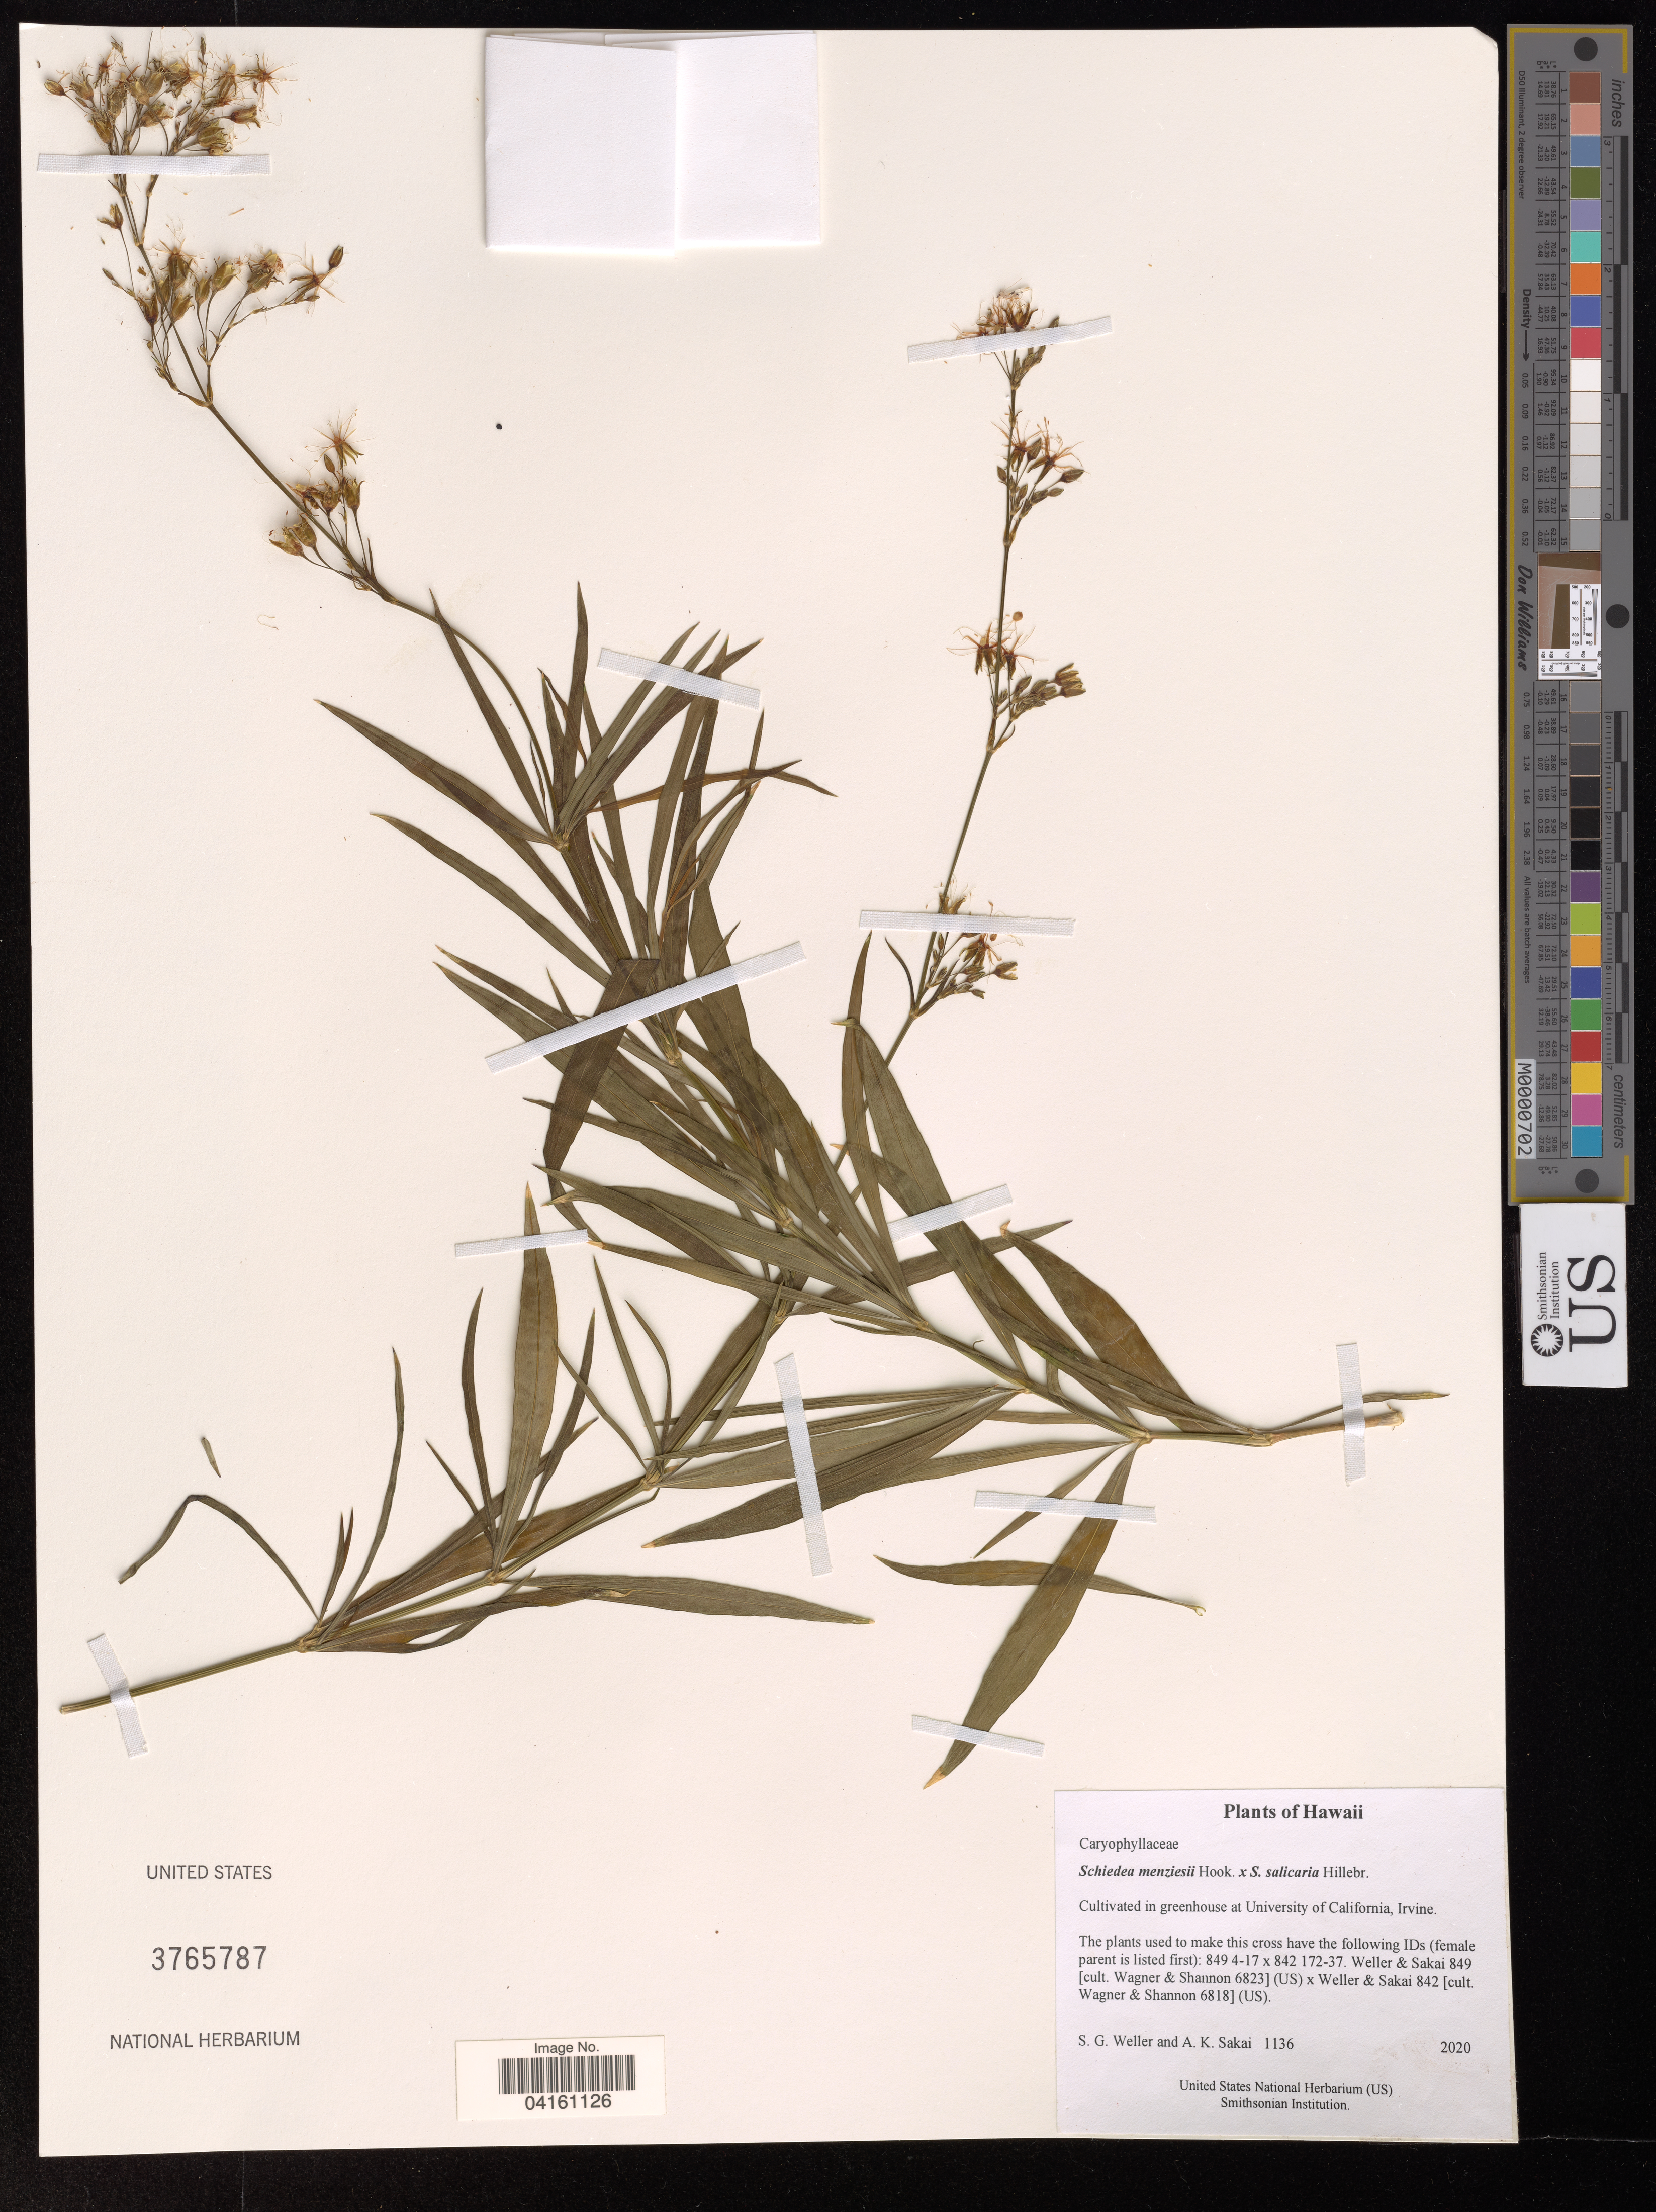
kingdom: Plantae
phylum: Tracheophyta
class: Magnoliopsida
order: Caryophyllales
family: Caryophyllaceae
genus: Schiedea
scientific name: Schiedea menziesii x S. salicaria Hillebr.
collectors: S. G. Weller & A. Sakai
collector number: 1136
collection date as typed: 2020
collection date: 2020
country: United States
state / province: California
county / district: Orange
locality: Cultivated in greenhouse at University of California, Irvine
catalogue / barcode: US 3765787